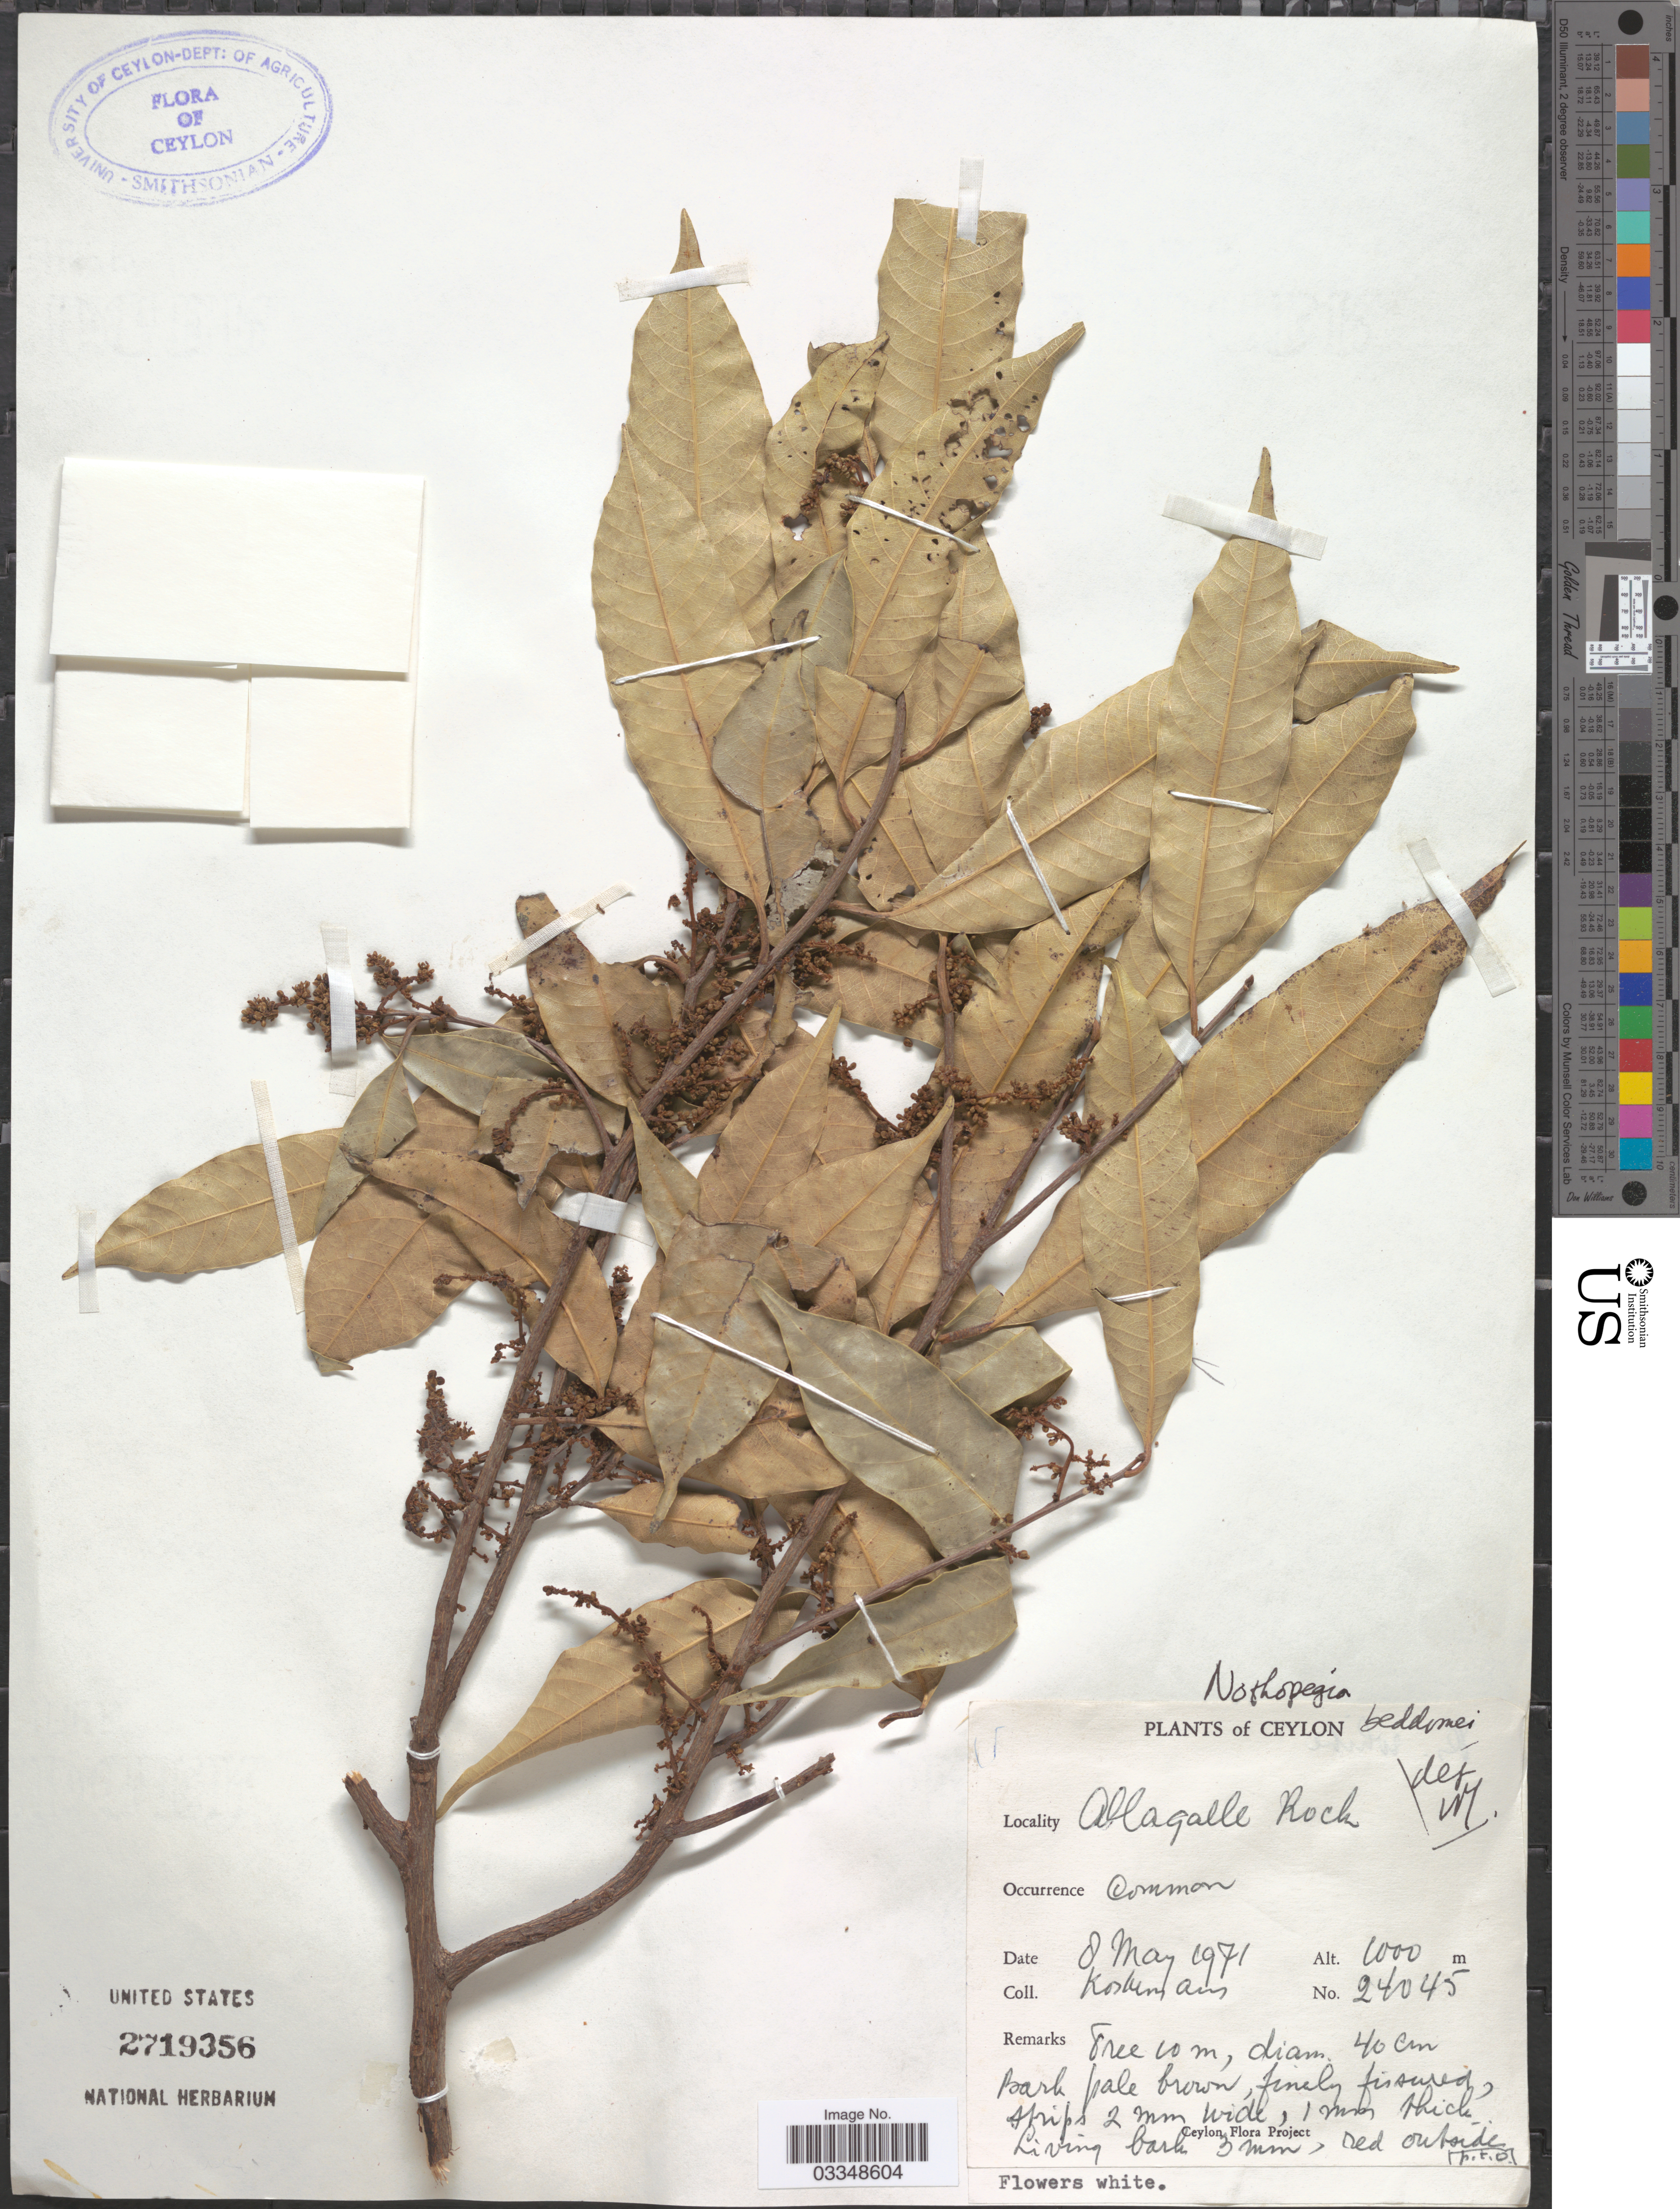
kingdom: Plantae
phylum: Tracheophyta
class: Magnoliopsida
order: Sapindales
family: Anacardiaceae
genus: Nothopegia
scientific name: Nothopegia beddomei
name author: Gamble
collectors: Kostermans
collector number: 24045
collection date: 1971-05-08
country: Sri Lanka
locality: Ceylon. Allagalle Rock.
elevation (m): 1000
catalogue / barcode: US 2719356